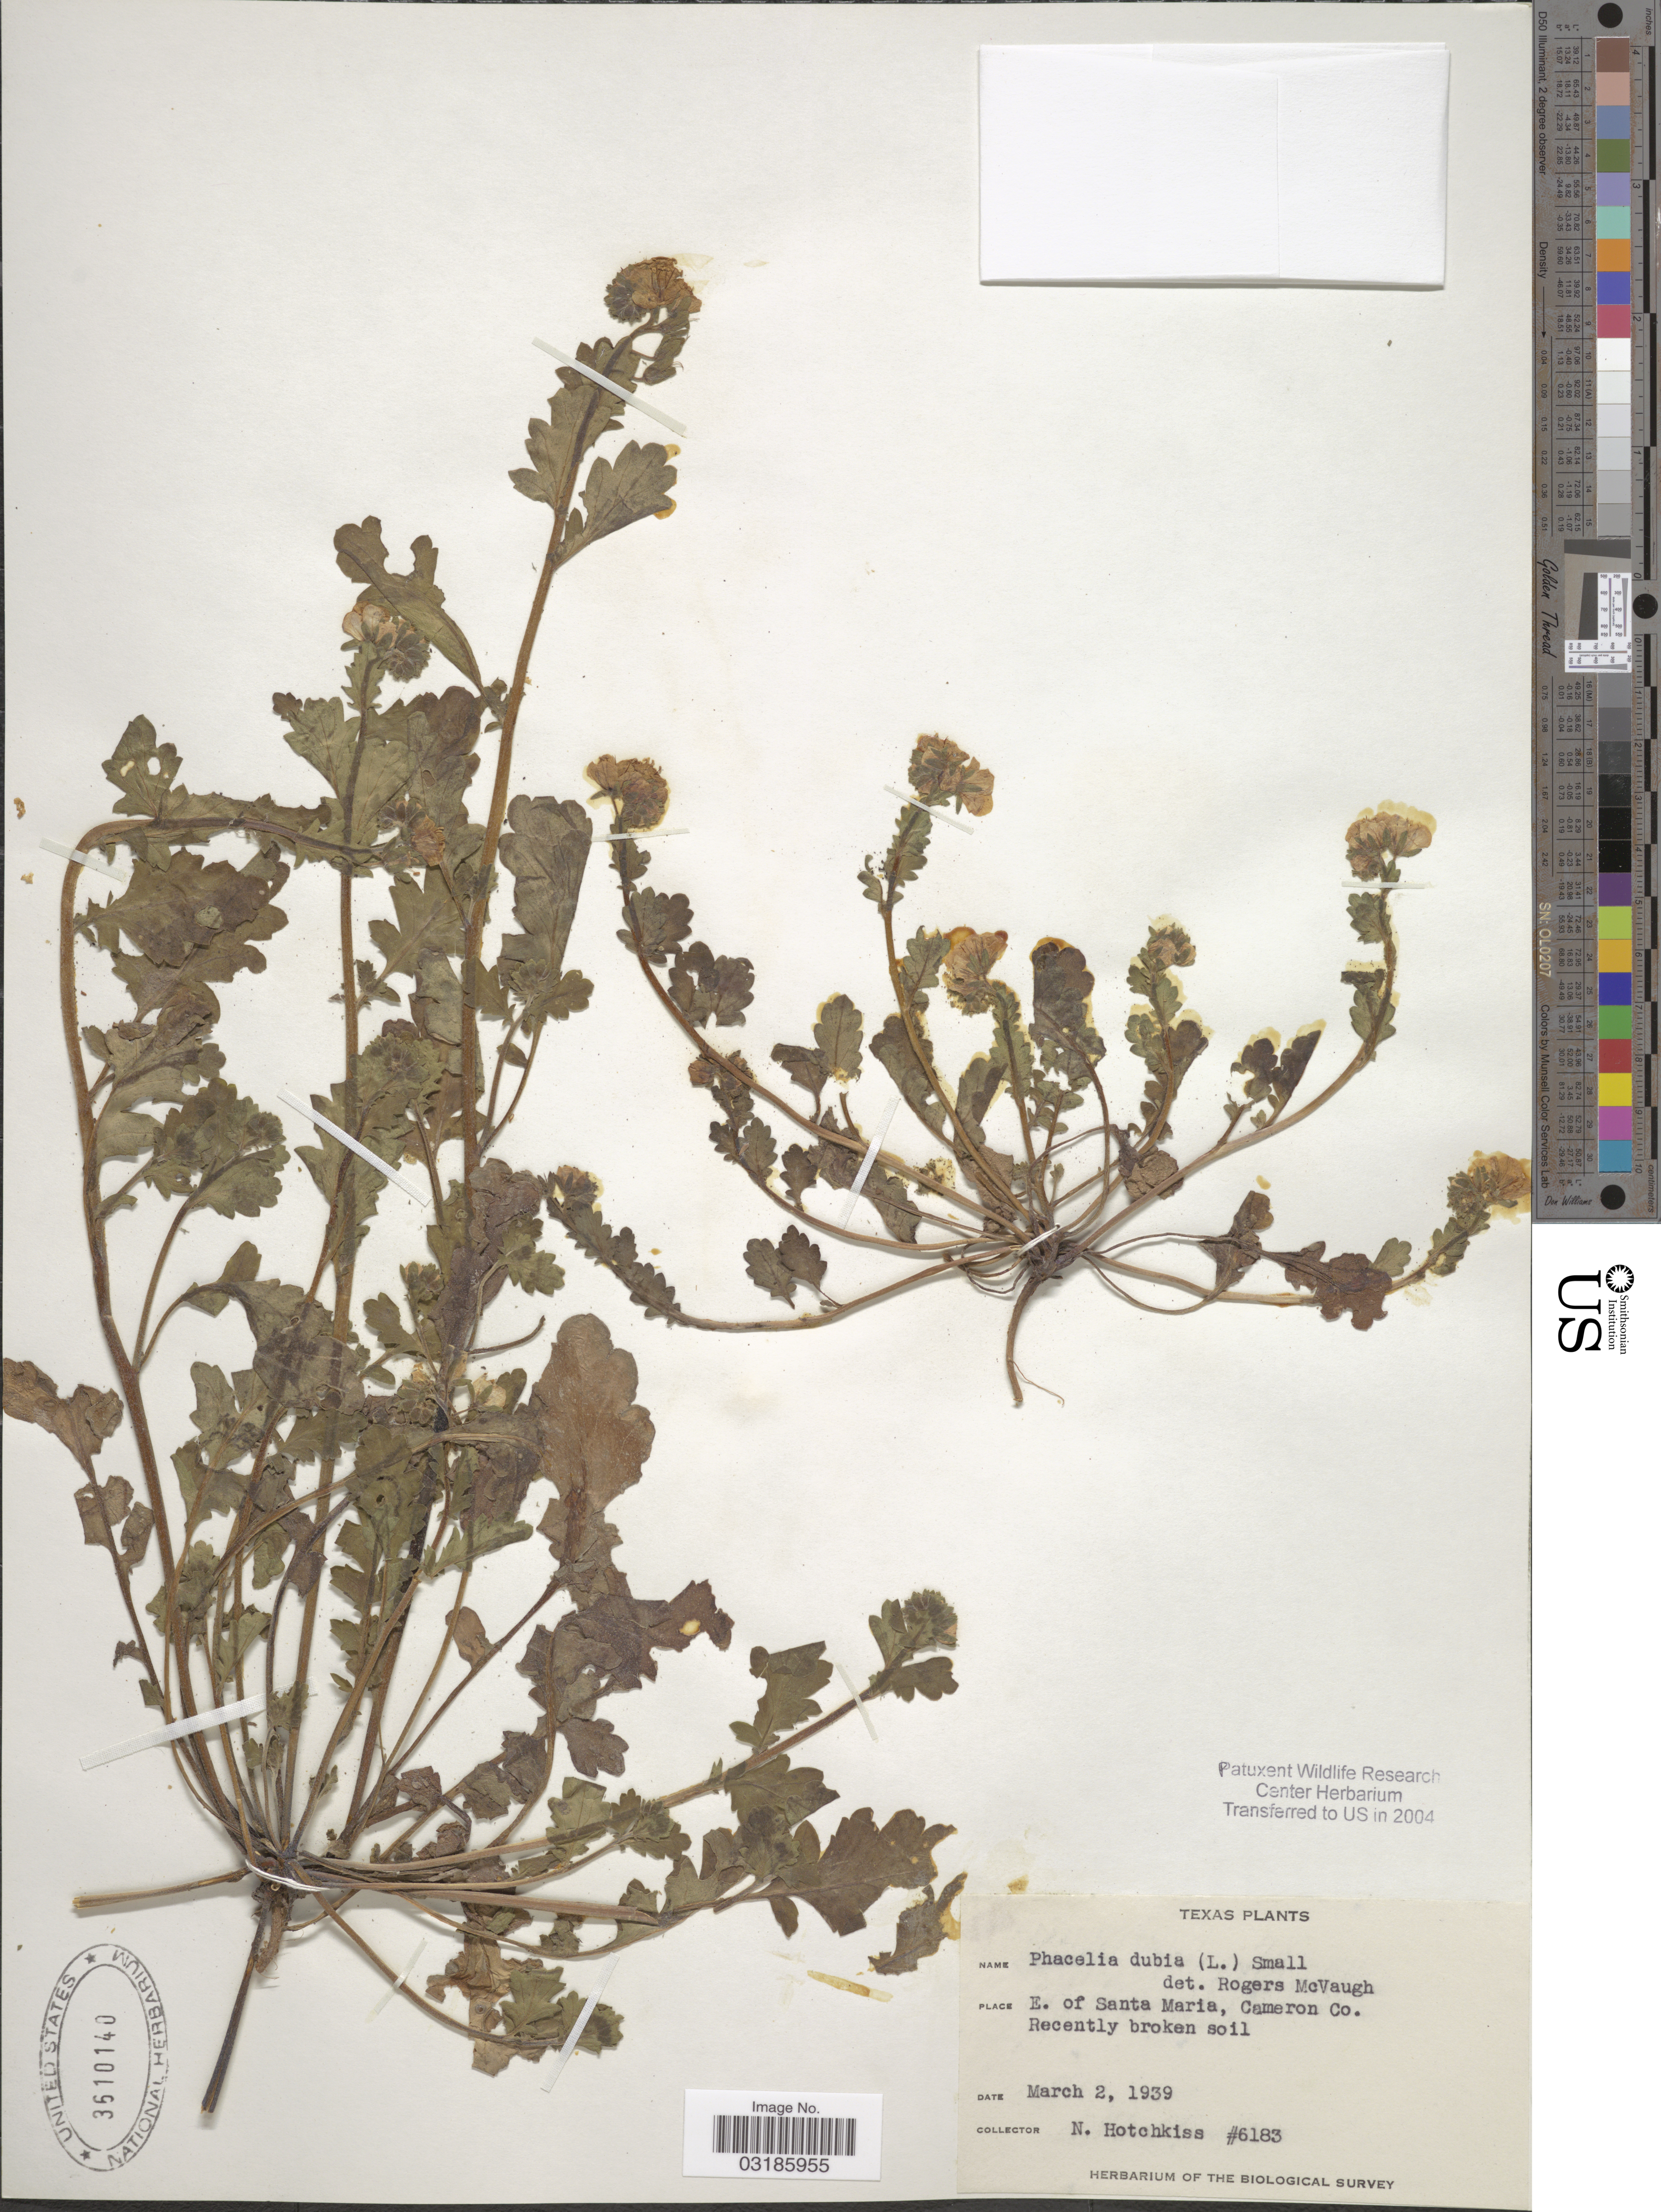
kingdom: Plantae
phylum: Tracheophyta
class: Magnoliopsida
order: Boraginales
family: Hydrophyllaceae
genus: Phacelia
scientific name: Phacelia dubia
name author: (L.) Trel.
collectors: N. Hotchkiss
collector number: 6183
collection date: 1939-03-02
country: United States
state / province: Texas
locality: E. of Santa Maria, Cameron Co.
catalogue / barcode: US 3610140